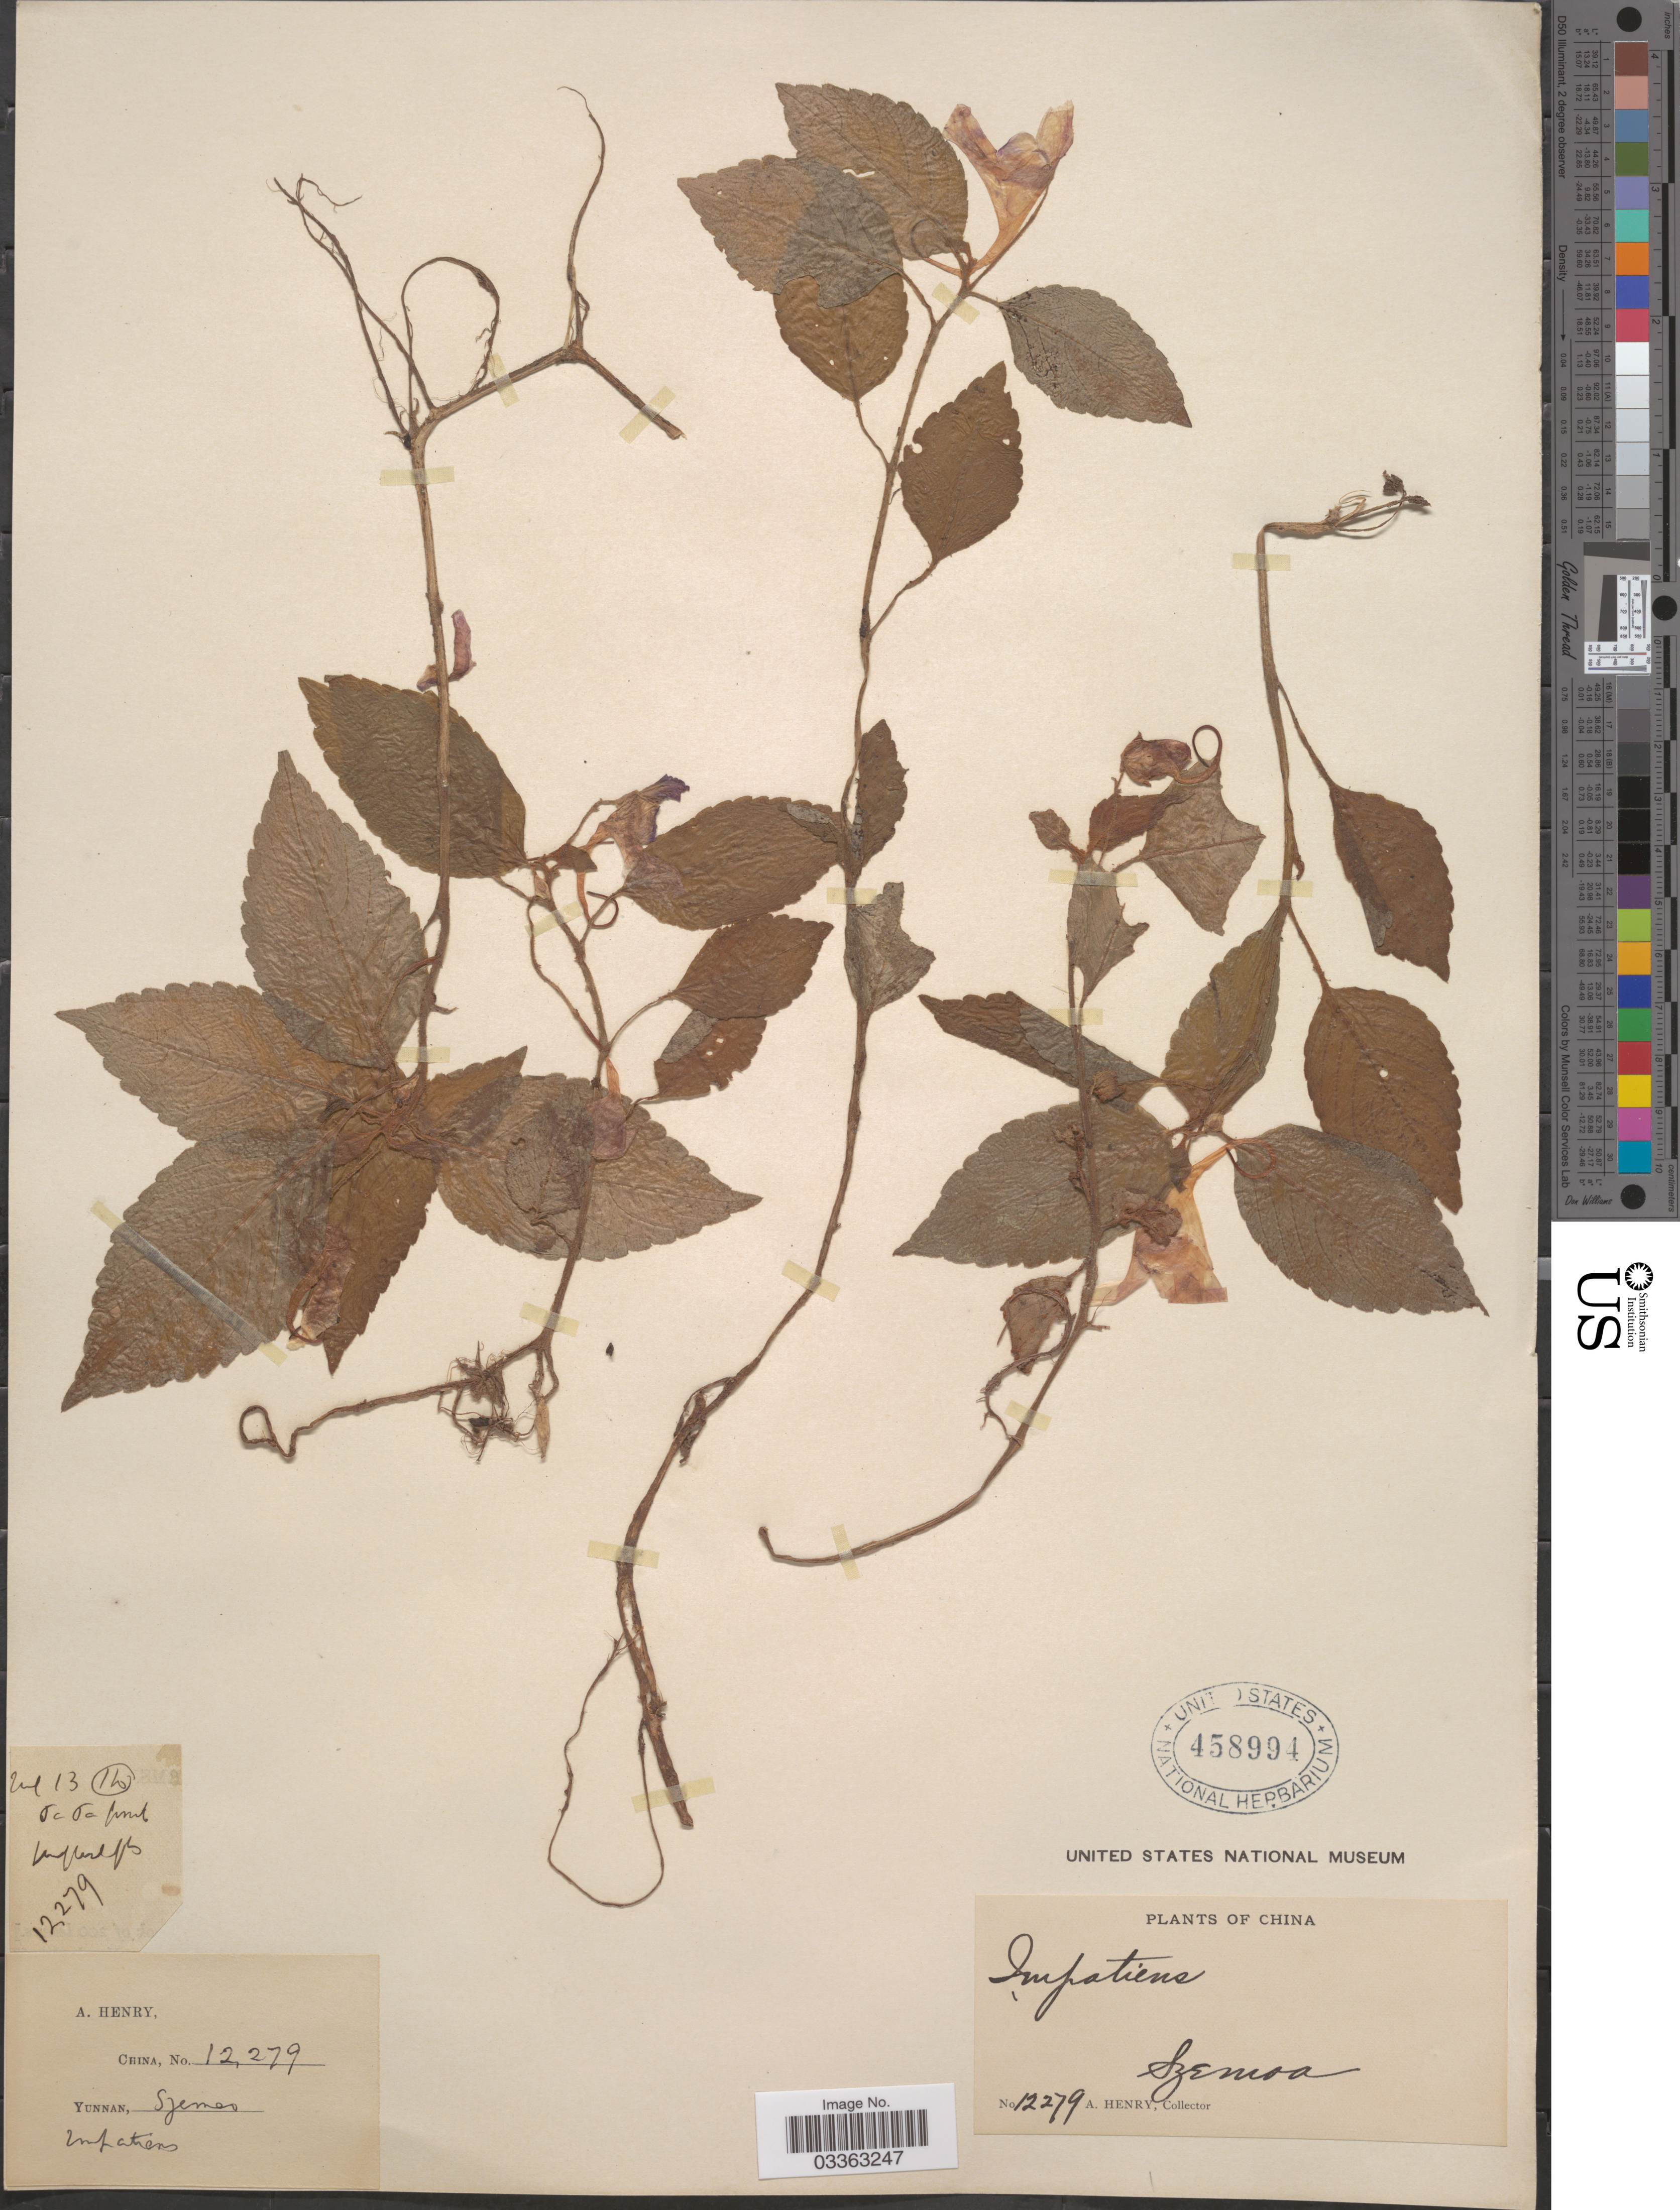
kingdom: Plantae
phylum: Tracheophyta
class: Magnoliopsida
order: Ericales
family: Balsaminaceae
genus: Impatiens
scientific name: Impatiens sp.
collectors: A. Henry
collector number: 12279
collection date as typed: Transcribed d/m/y: /7/13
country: China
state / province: Yunnan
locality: Szemoa. Pa Pa forest. Ho.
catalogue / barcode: US 458994